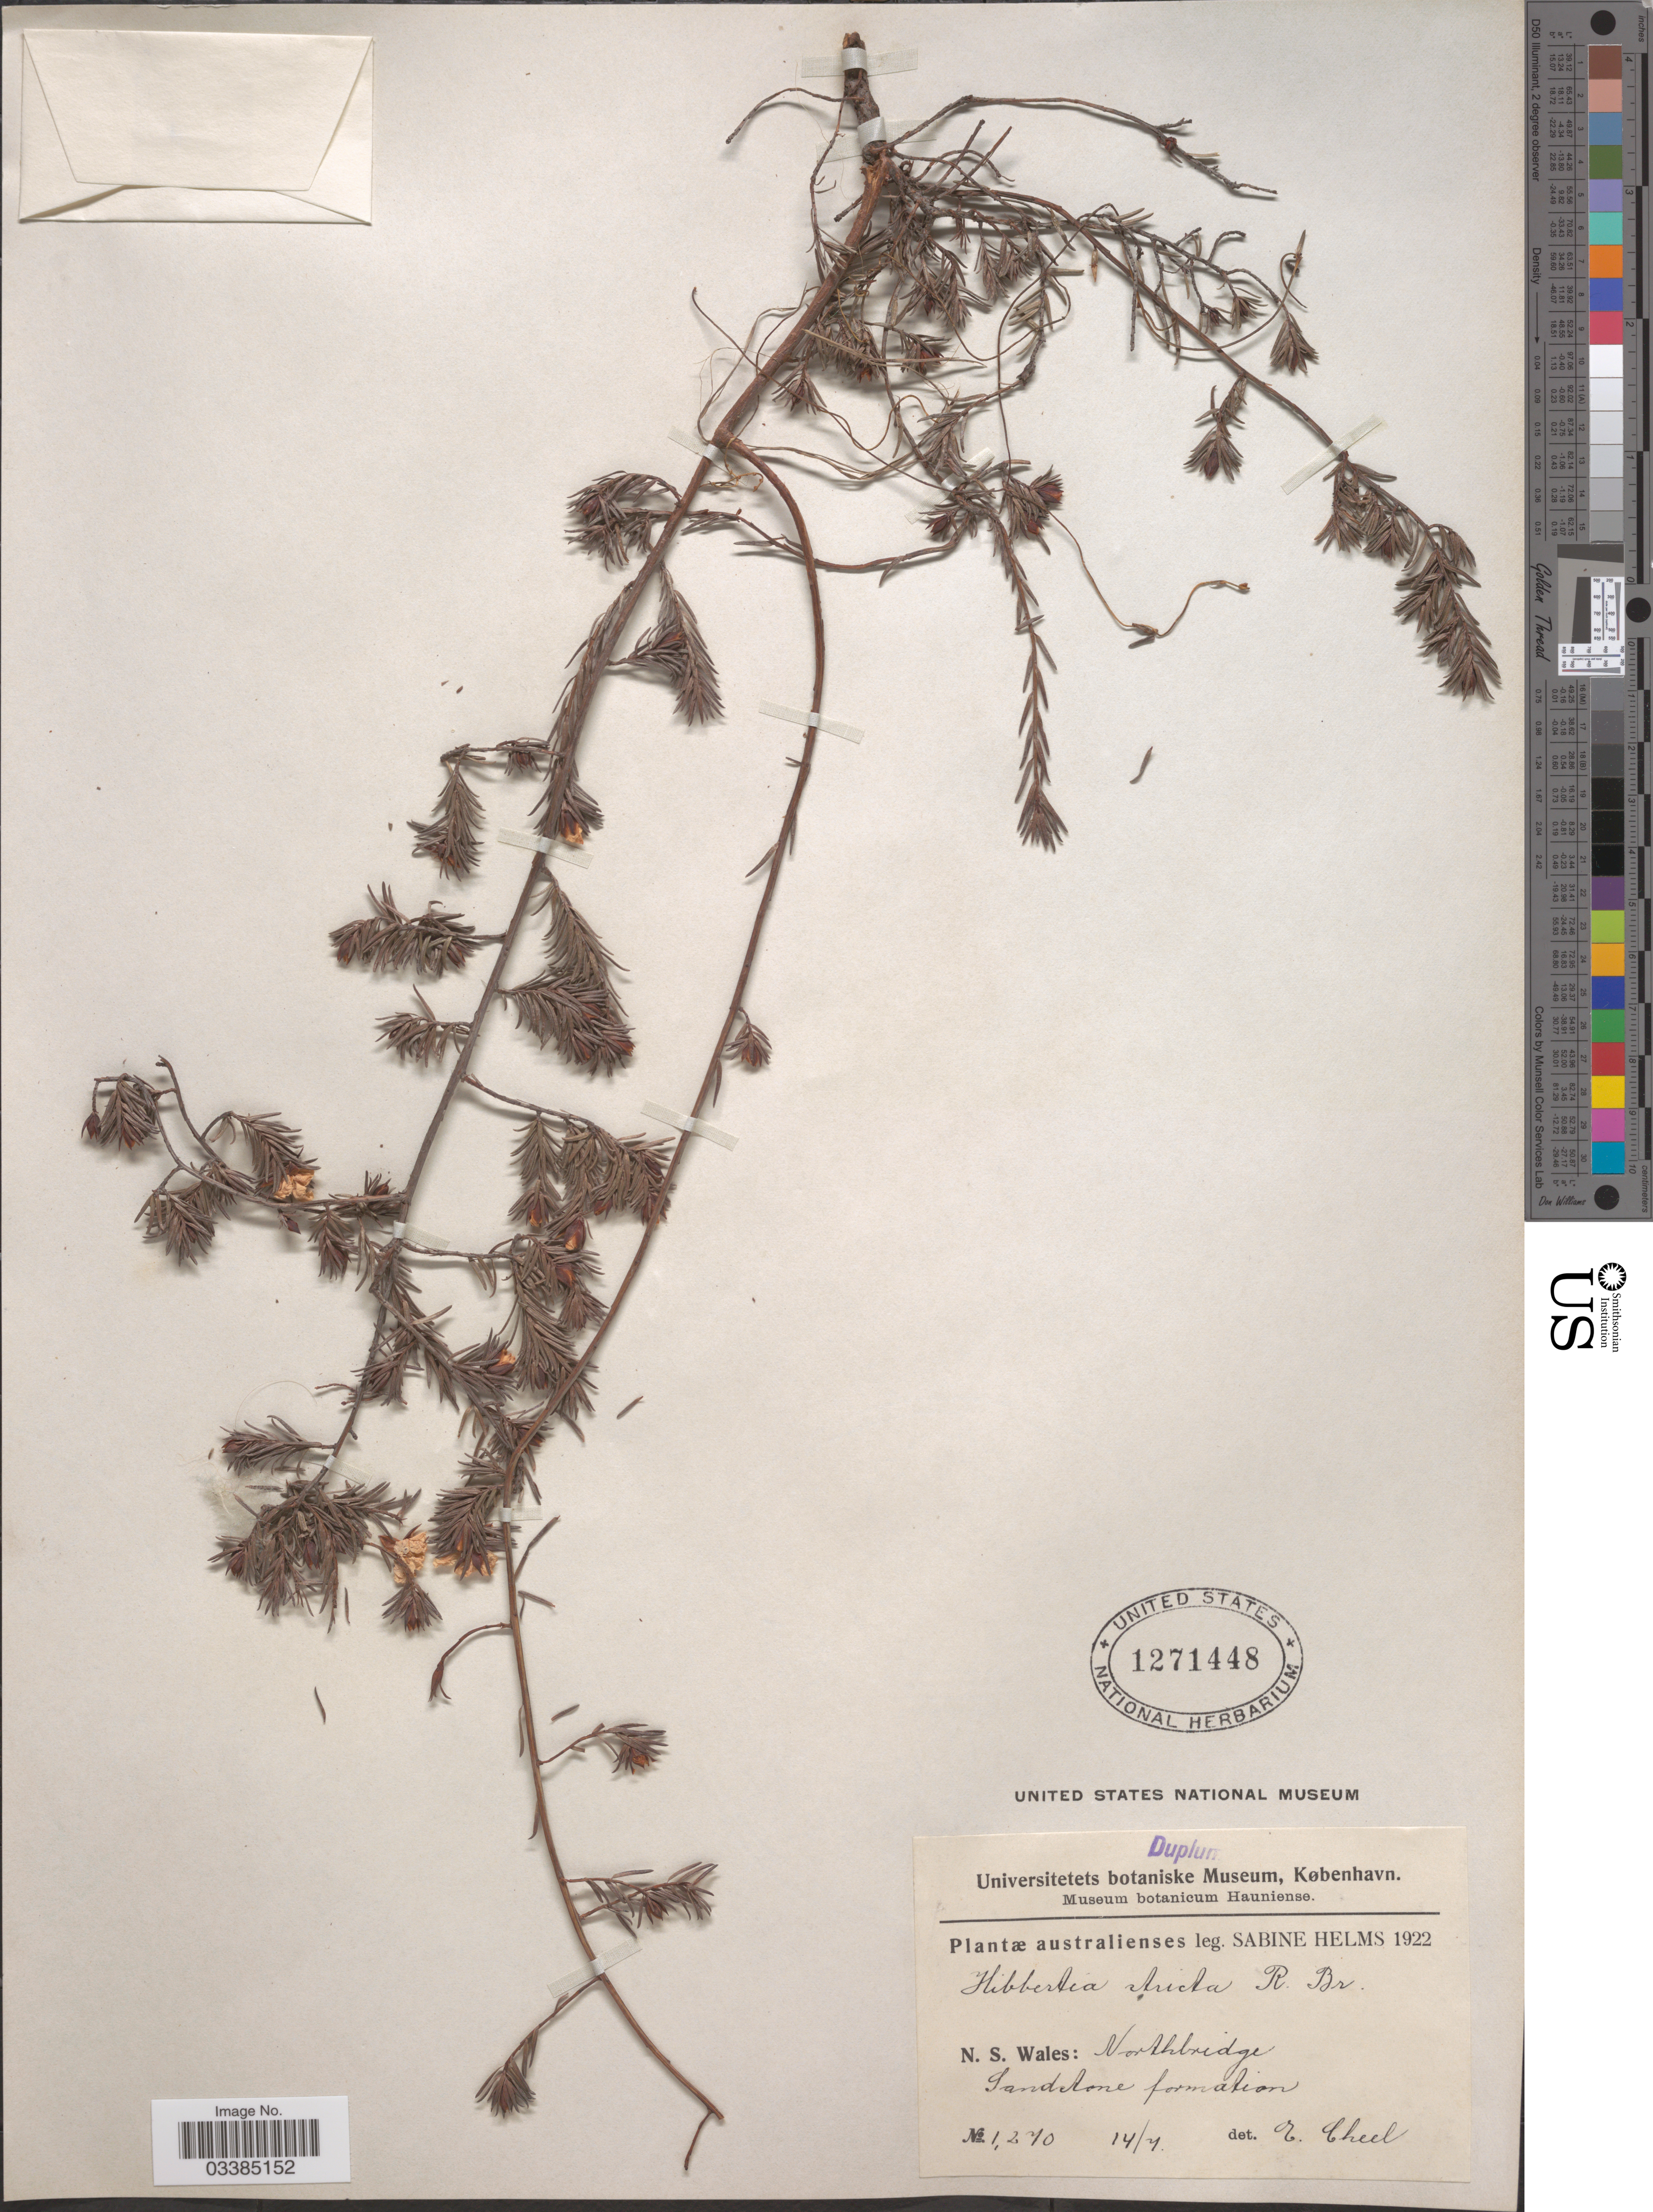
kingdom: Plantae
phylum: Tracheophyta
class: Magnoliopsida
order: Dilleniales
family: Dilleniaceae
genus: Hibbertia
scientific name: Hibbertia stricta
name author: R. Br. ex DC.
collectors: S. Helms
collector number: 1270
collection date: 1922-07-14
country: Australia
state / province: New South Wales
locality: Northbridge Sandstone formation.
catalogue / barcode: US 1271448